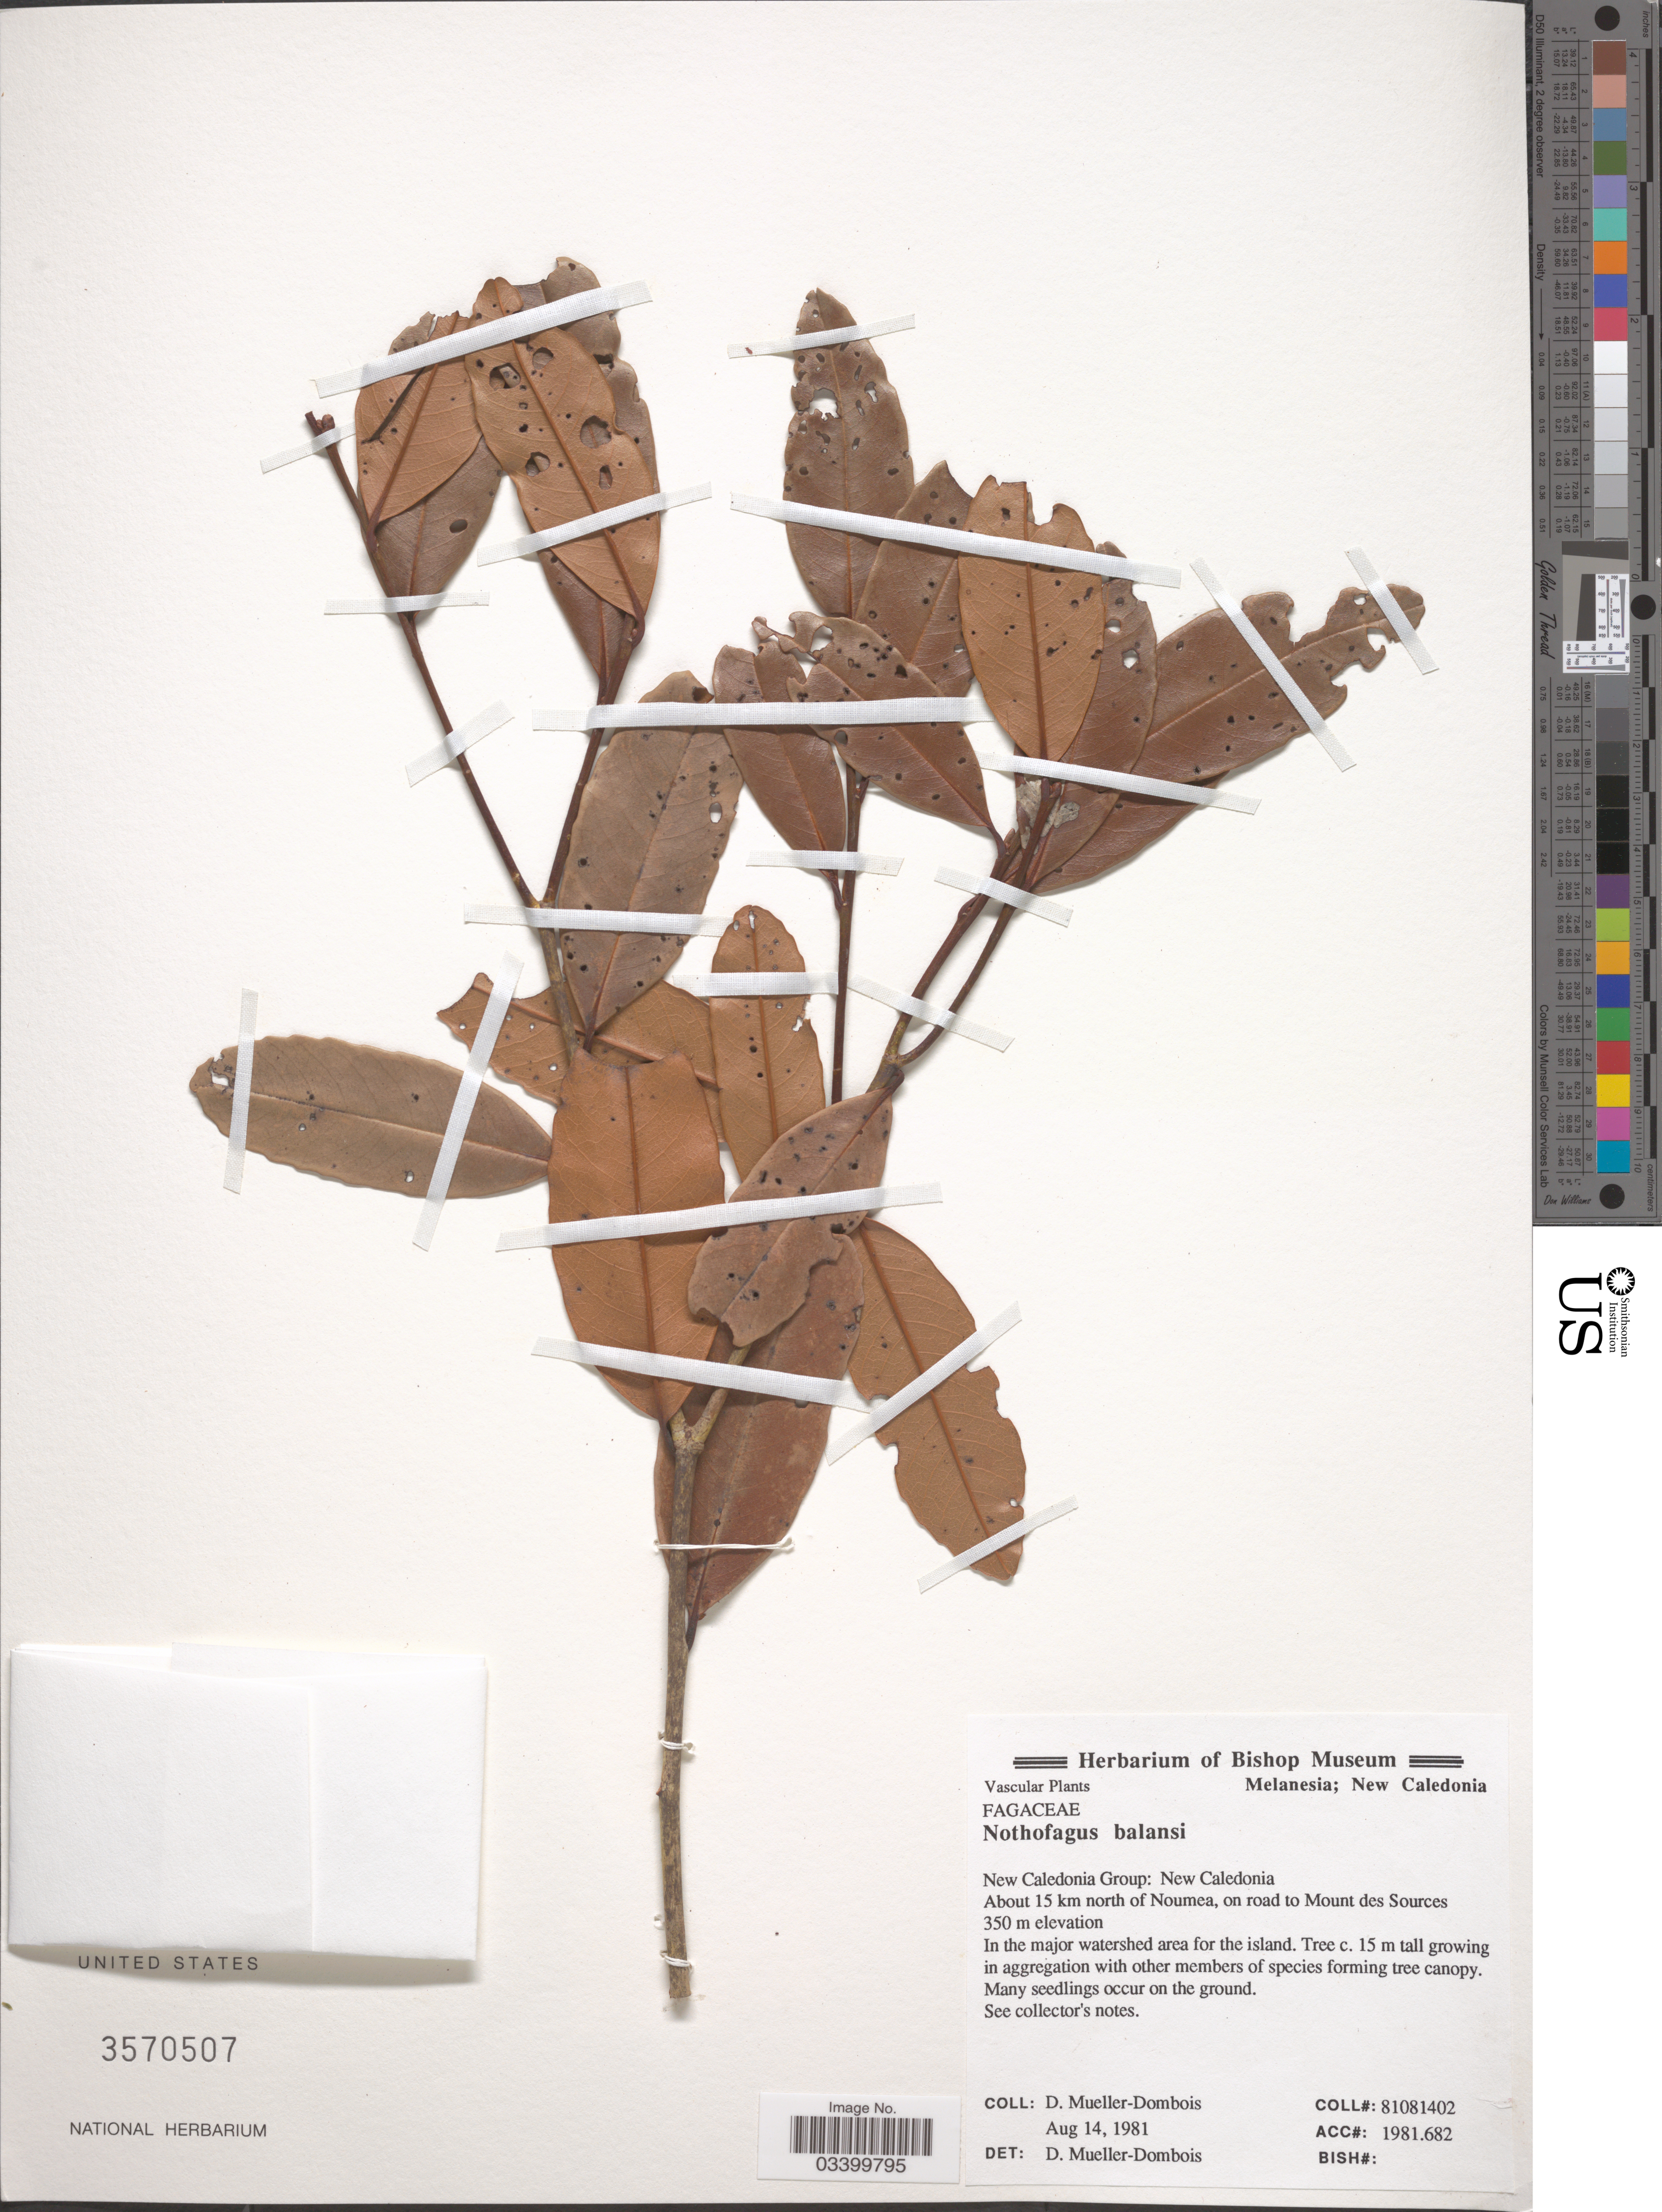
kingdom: Plantae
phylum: Tracheophyta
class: Magnoliopsida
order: Fagales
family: Nothofagaceae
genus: Nothofagus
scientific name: Nothofagus balansae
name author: (Baill.) Steenis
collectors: D. Mueller-Dombois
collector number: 81081402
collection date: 1981-08-14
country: New Caledonia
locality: New Caledonia Group. About 15 km north of Noumea, on road to Mount des Sources.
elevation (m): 350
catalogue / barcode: US 3570507